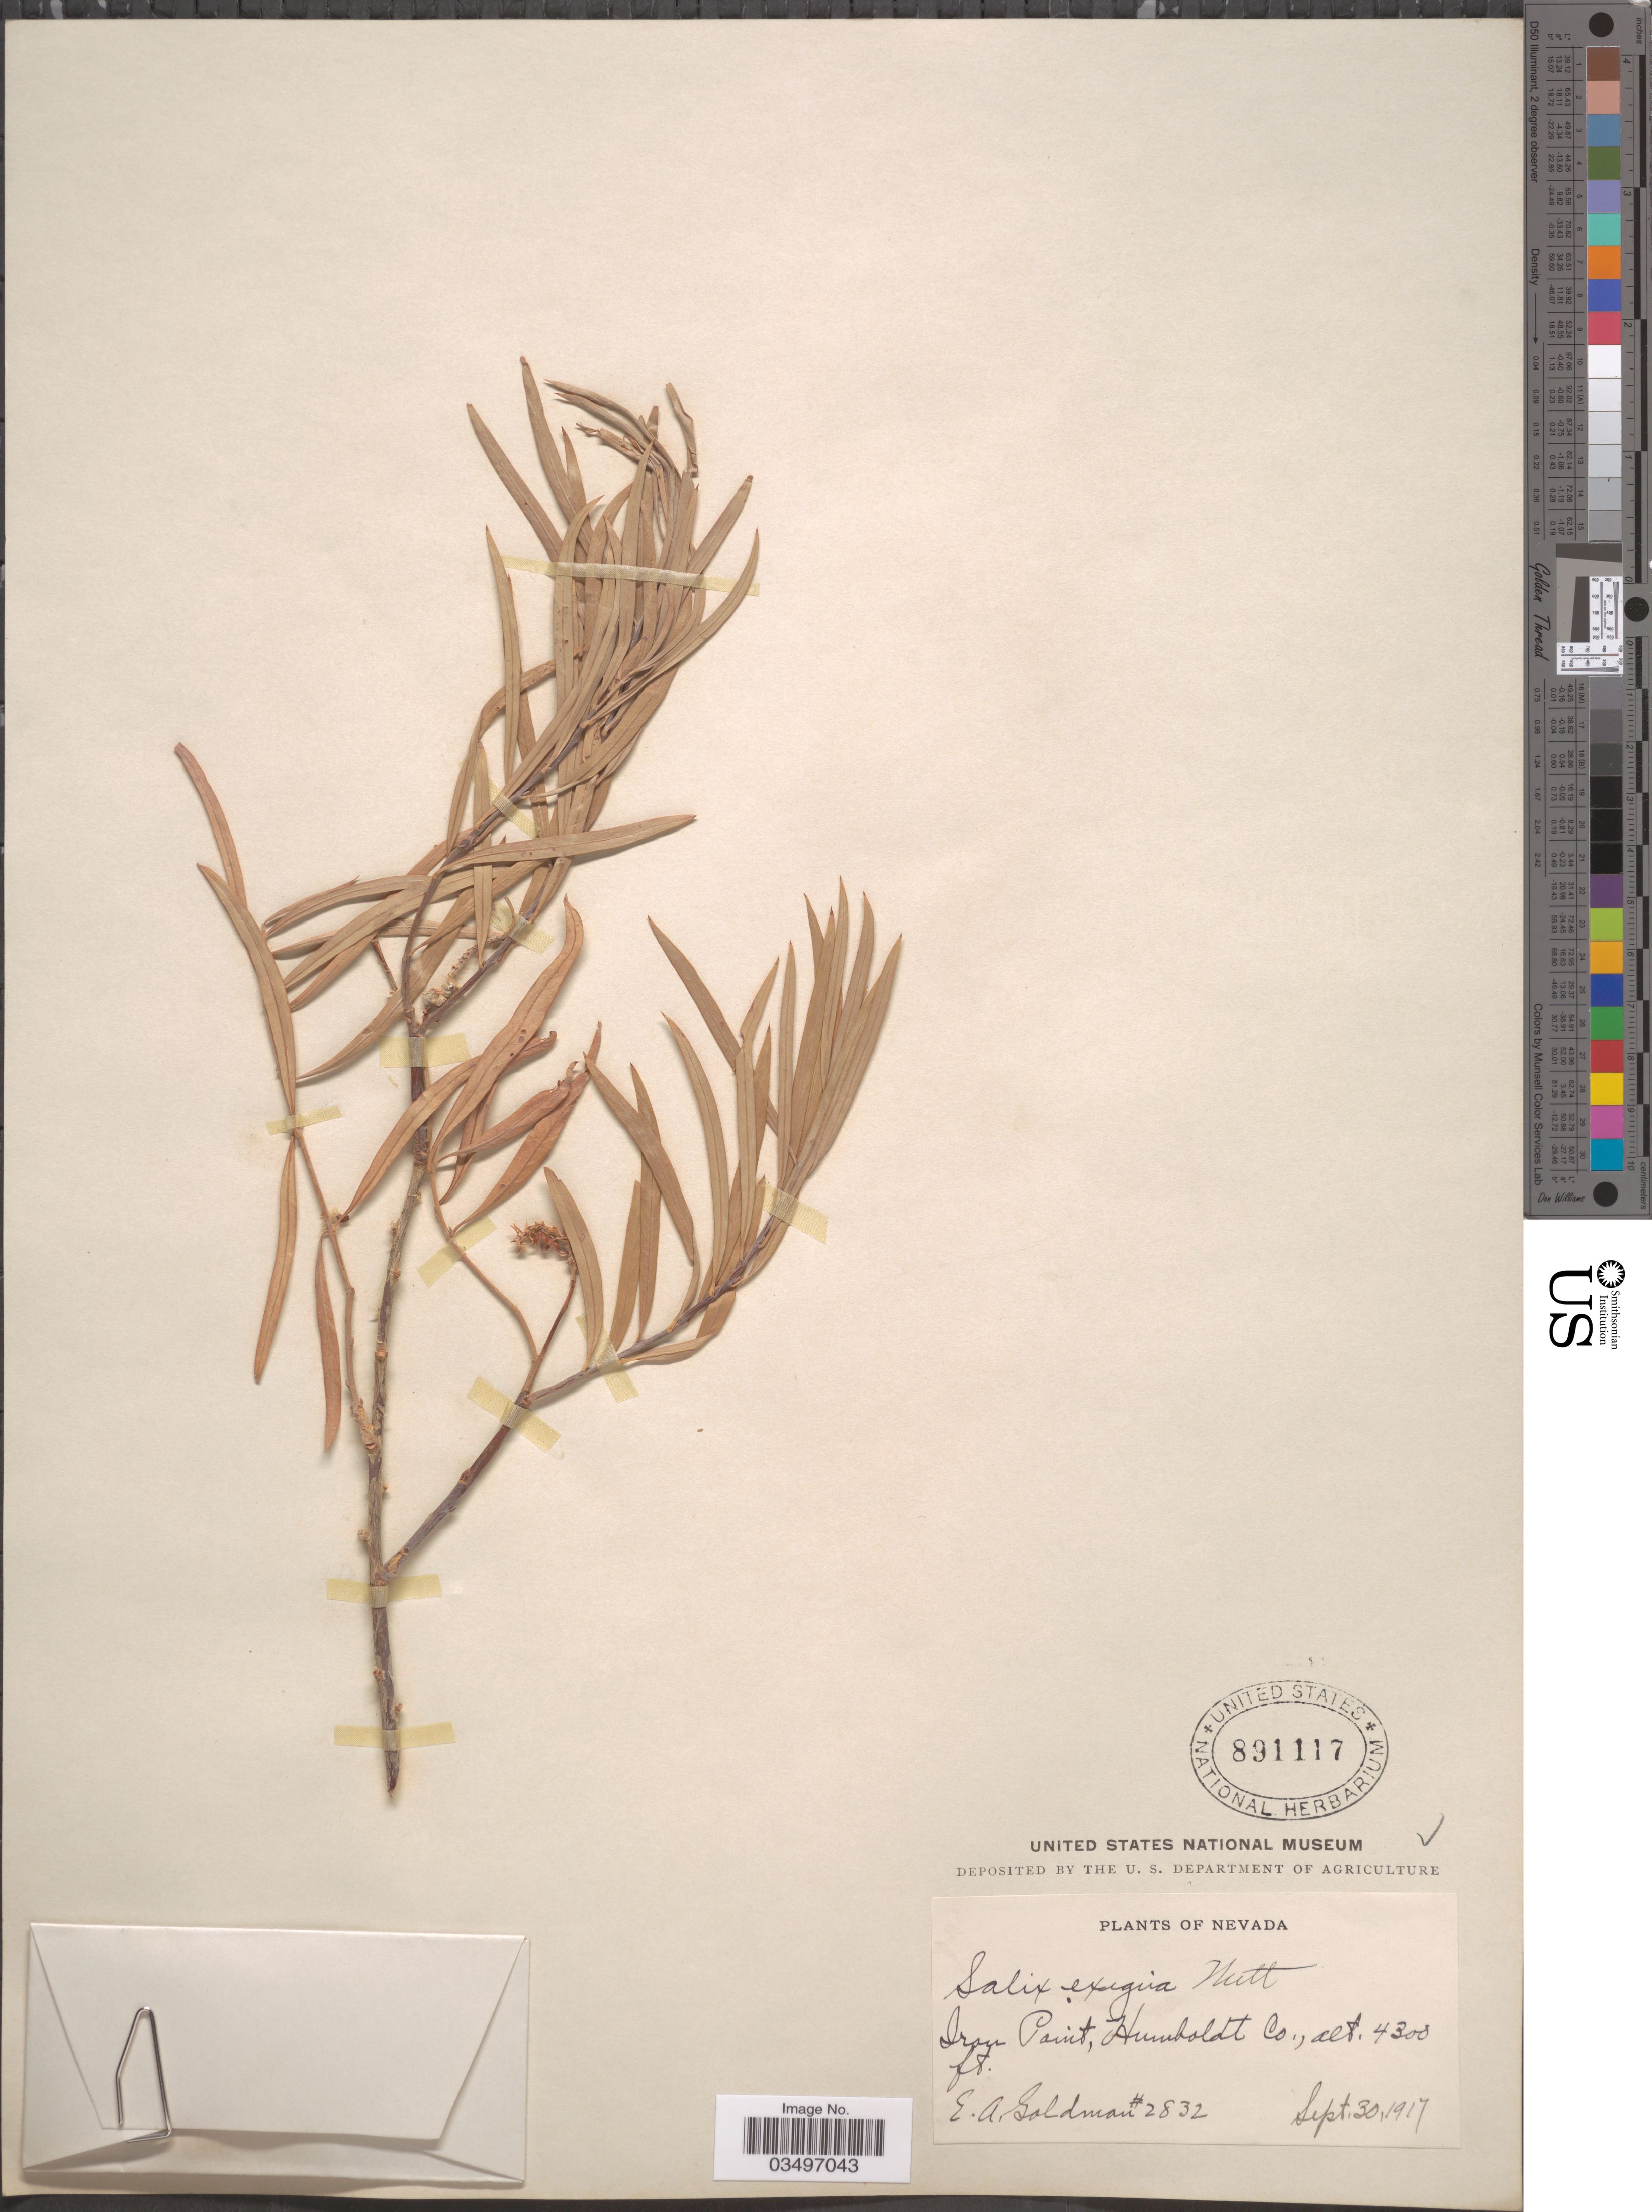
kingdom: Plantae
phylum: Tracheophyta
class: Magnoliopsida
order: Malpighiales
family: Salicaceae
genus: Salix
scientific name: Salix exigua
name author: Nutt.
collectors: E. A. Goldman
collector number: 2832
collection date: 1917-09-30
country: United States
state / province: Nevada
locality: Iron Point, Humboldt Co.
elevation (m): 1311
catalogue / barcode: US 891117